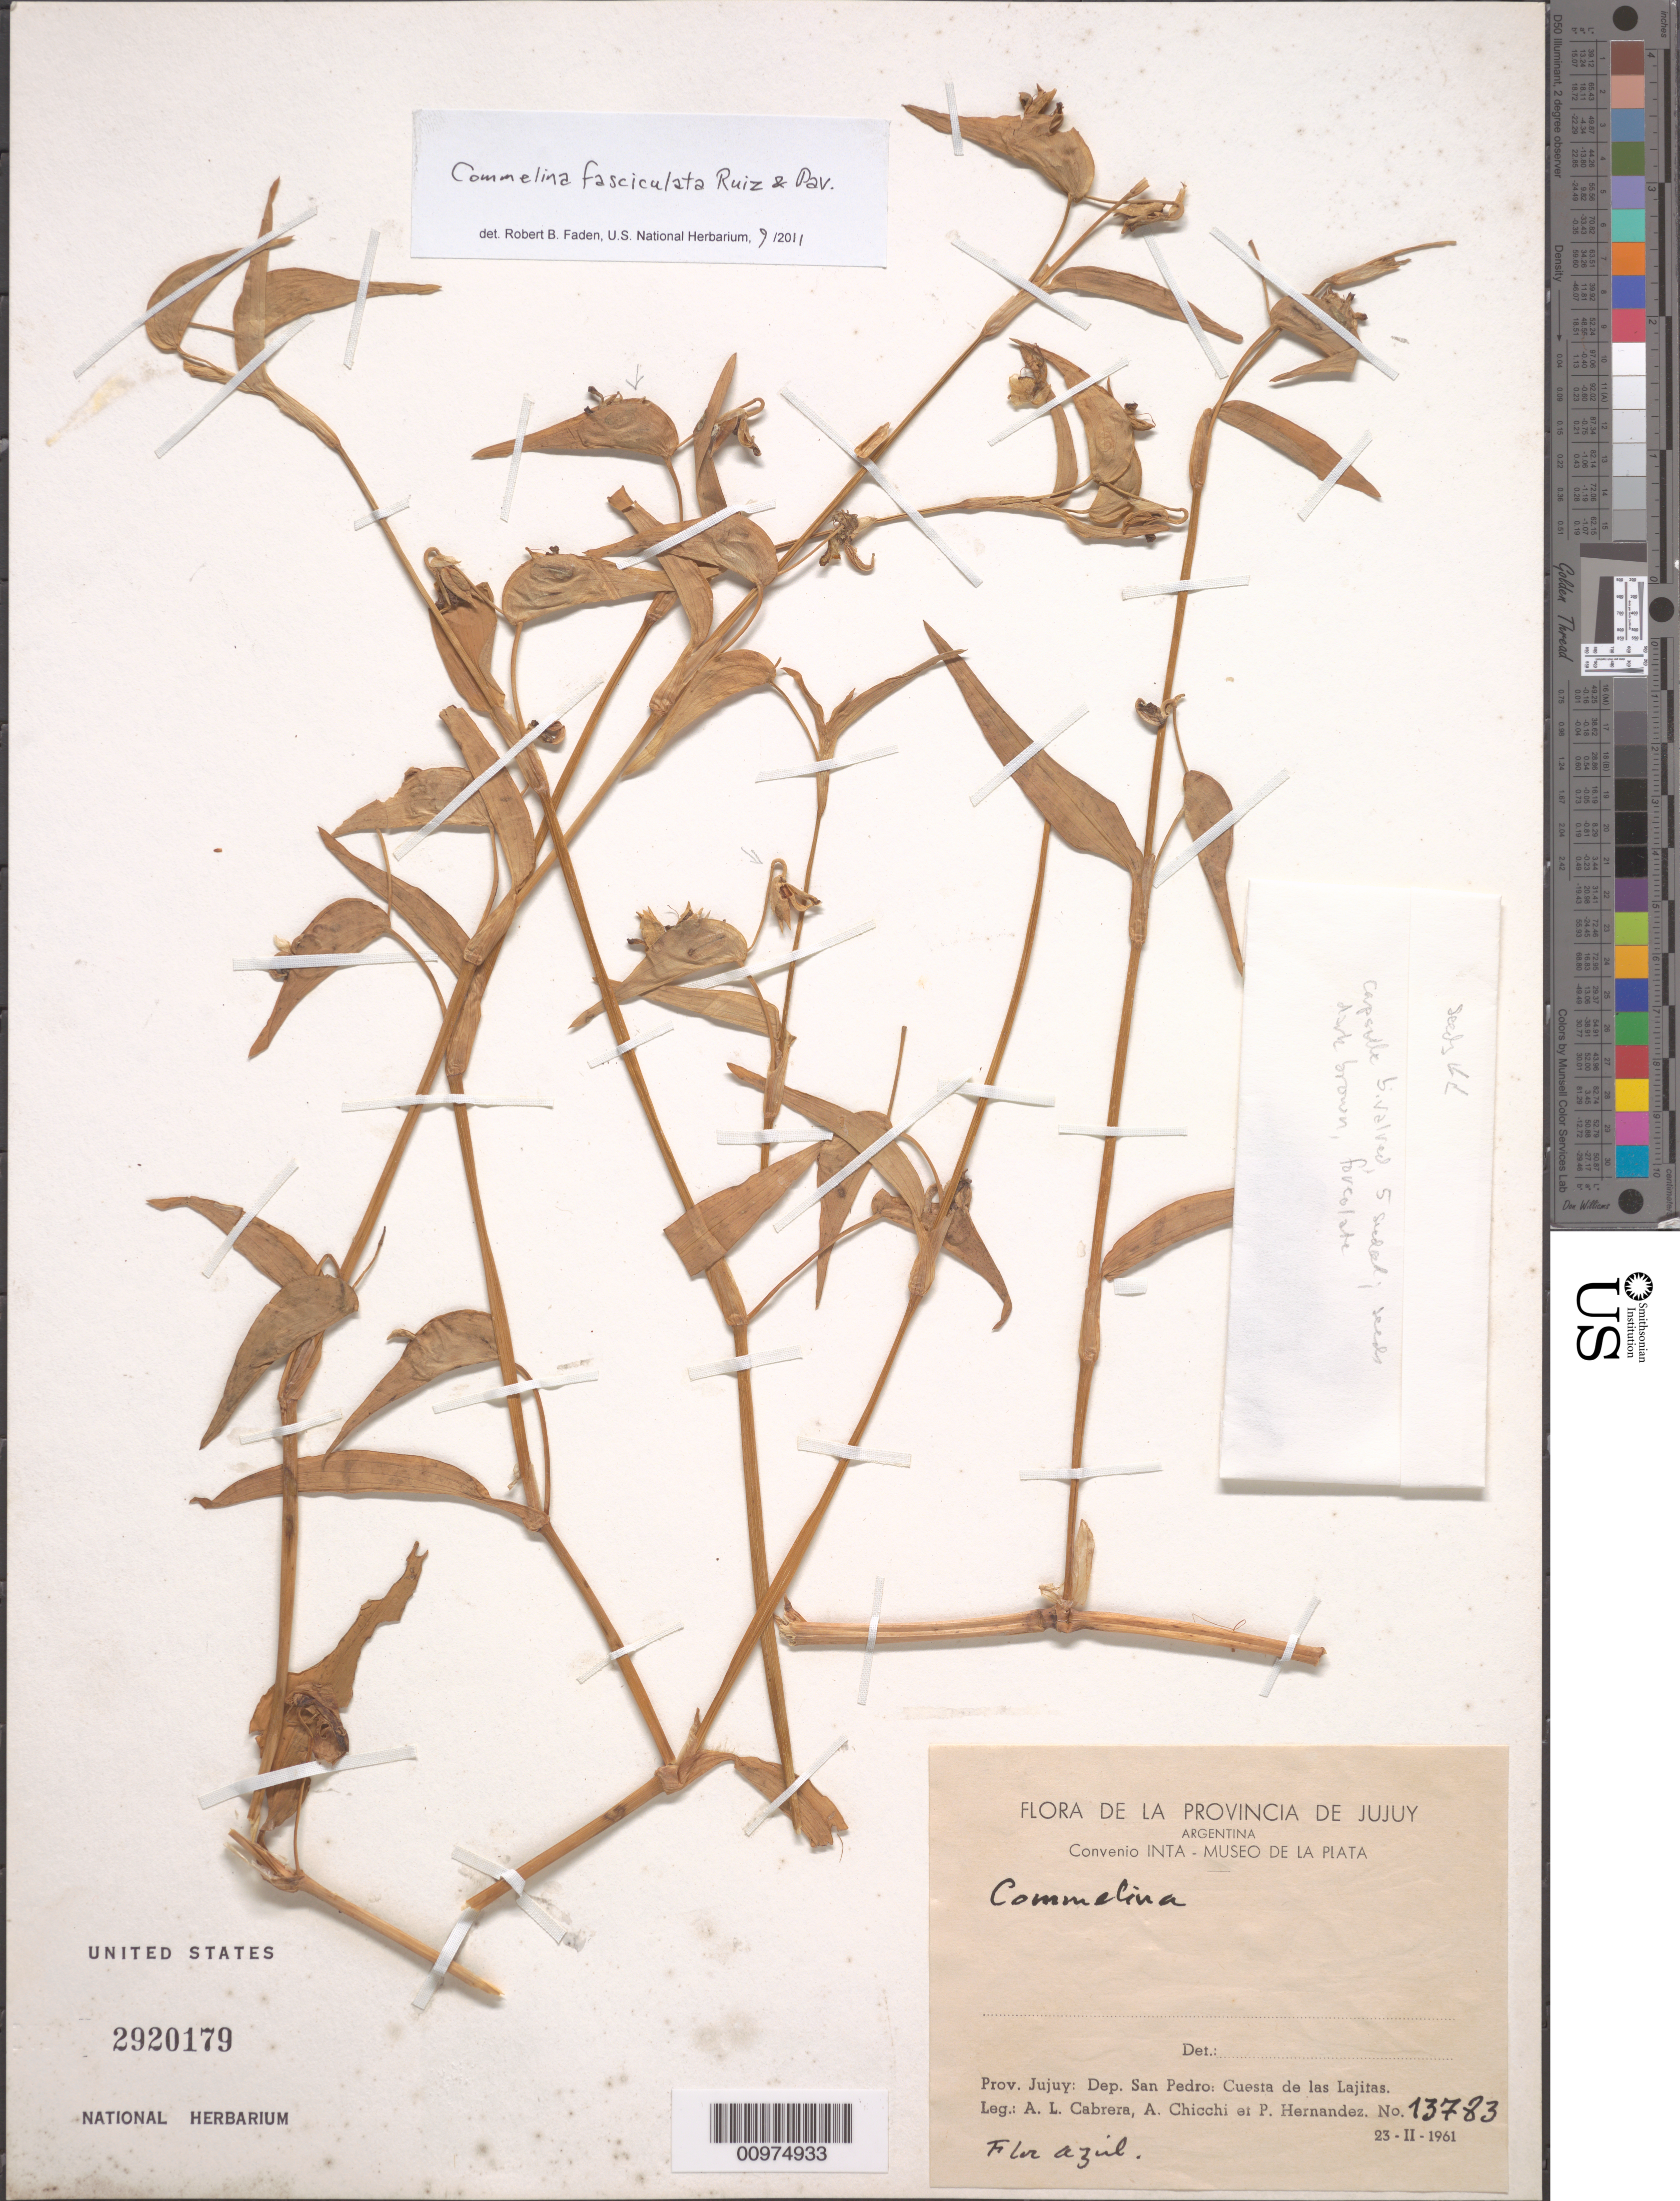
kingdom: Plantae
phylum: Tracheophyta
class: Liliopsida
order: Commelinales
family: Commelinaceae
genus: Commelina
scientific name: Commelina fasciculata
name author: Ruiz & Pav.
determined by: Faden, Robert B., (US), Smithsonian Institution - National Museum of Natural History (UNITED STATES)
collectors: A. L. Cabrera et al.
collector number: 13783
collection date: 1961-02-23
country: Argentina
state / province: Jujuy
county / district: San Pedro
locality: Cuesta de las Lajitas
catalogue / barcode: US 2920179